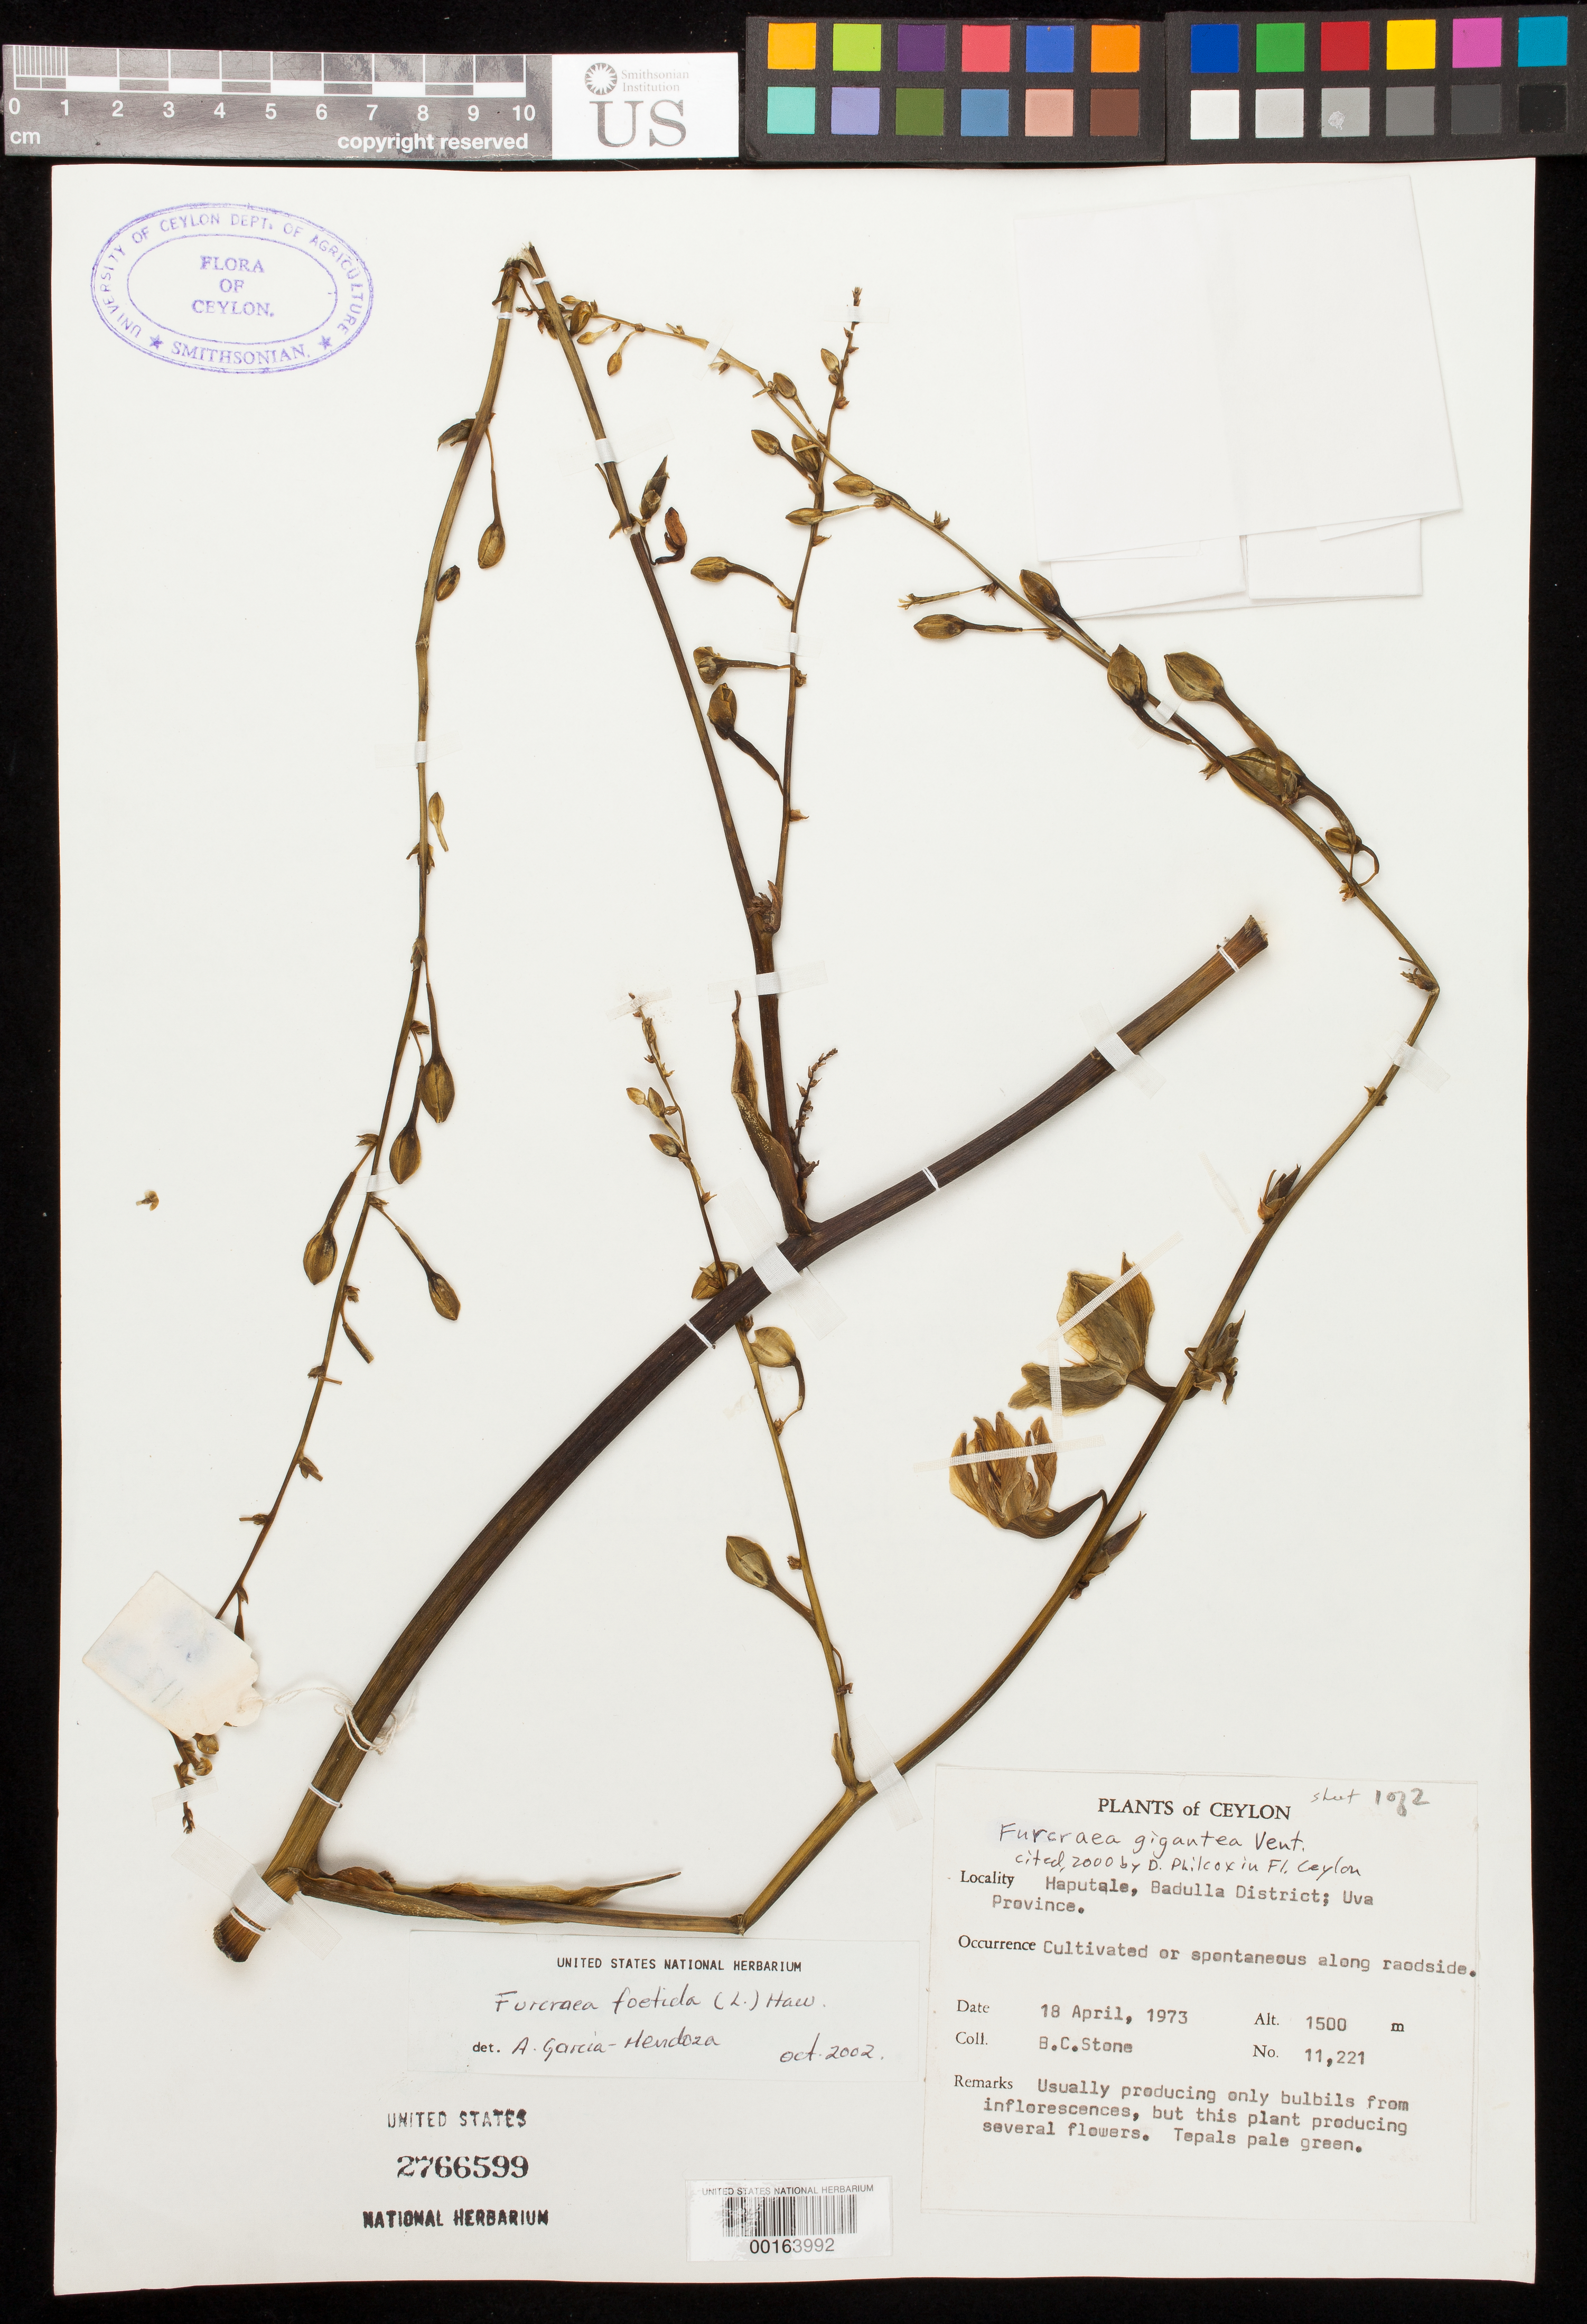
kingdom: Plantae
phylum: Tracheophyta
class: Liliopsida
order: Asparagales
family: Asparagaceae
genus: Furcraea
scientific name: Furcraea foetida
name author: (L.) Haw.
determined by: Philcox, D.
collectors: B. C. Stone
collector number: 11221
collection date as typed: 18 Apr 1973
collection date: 1973-04-18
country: Sri Lanka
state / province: Uva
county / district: Badulla Dist.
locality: Haputale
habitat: Cultivated or spontaneous along roadside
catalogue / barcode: US 2766599